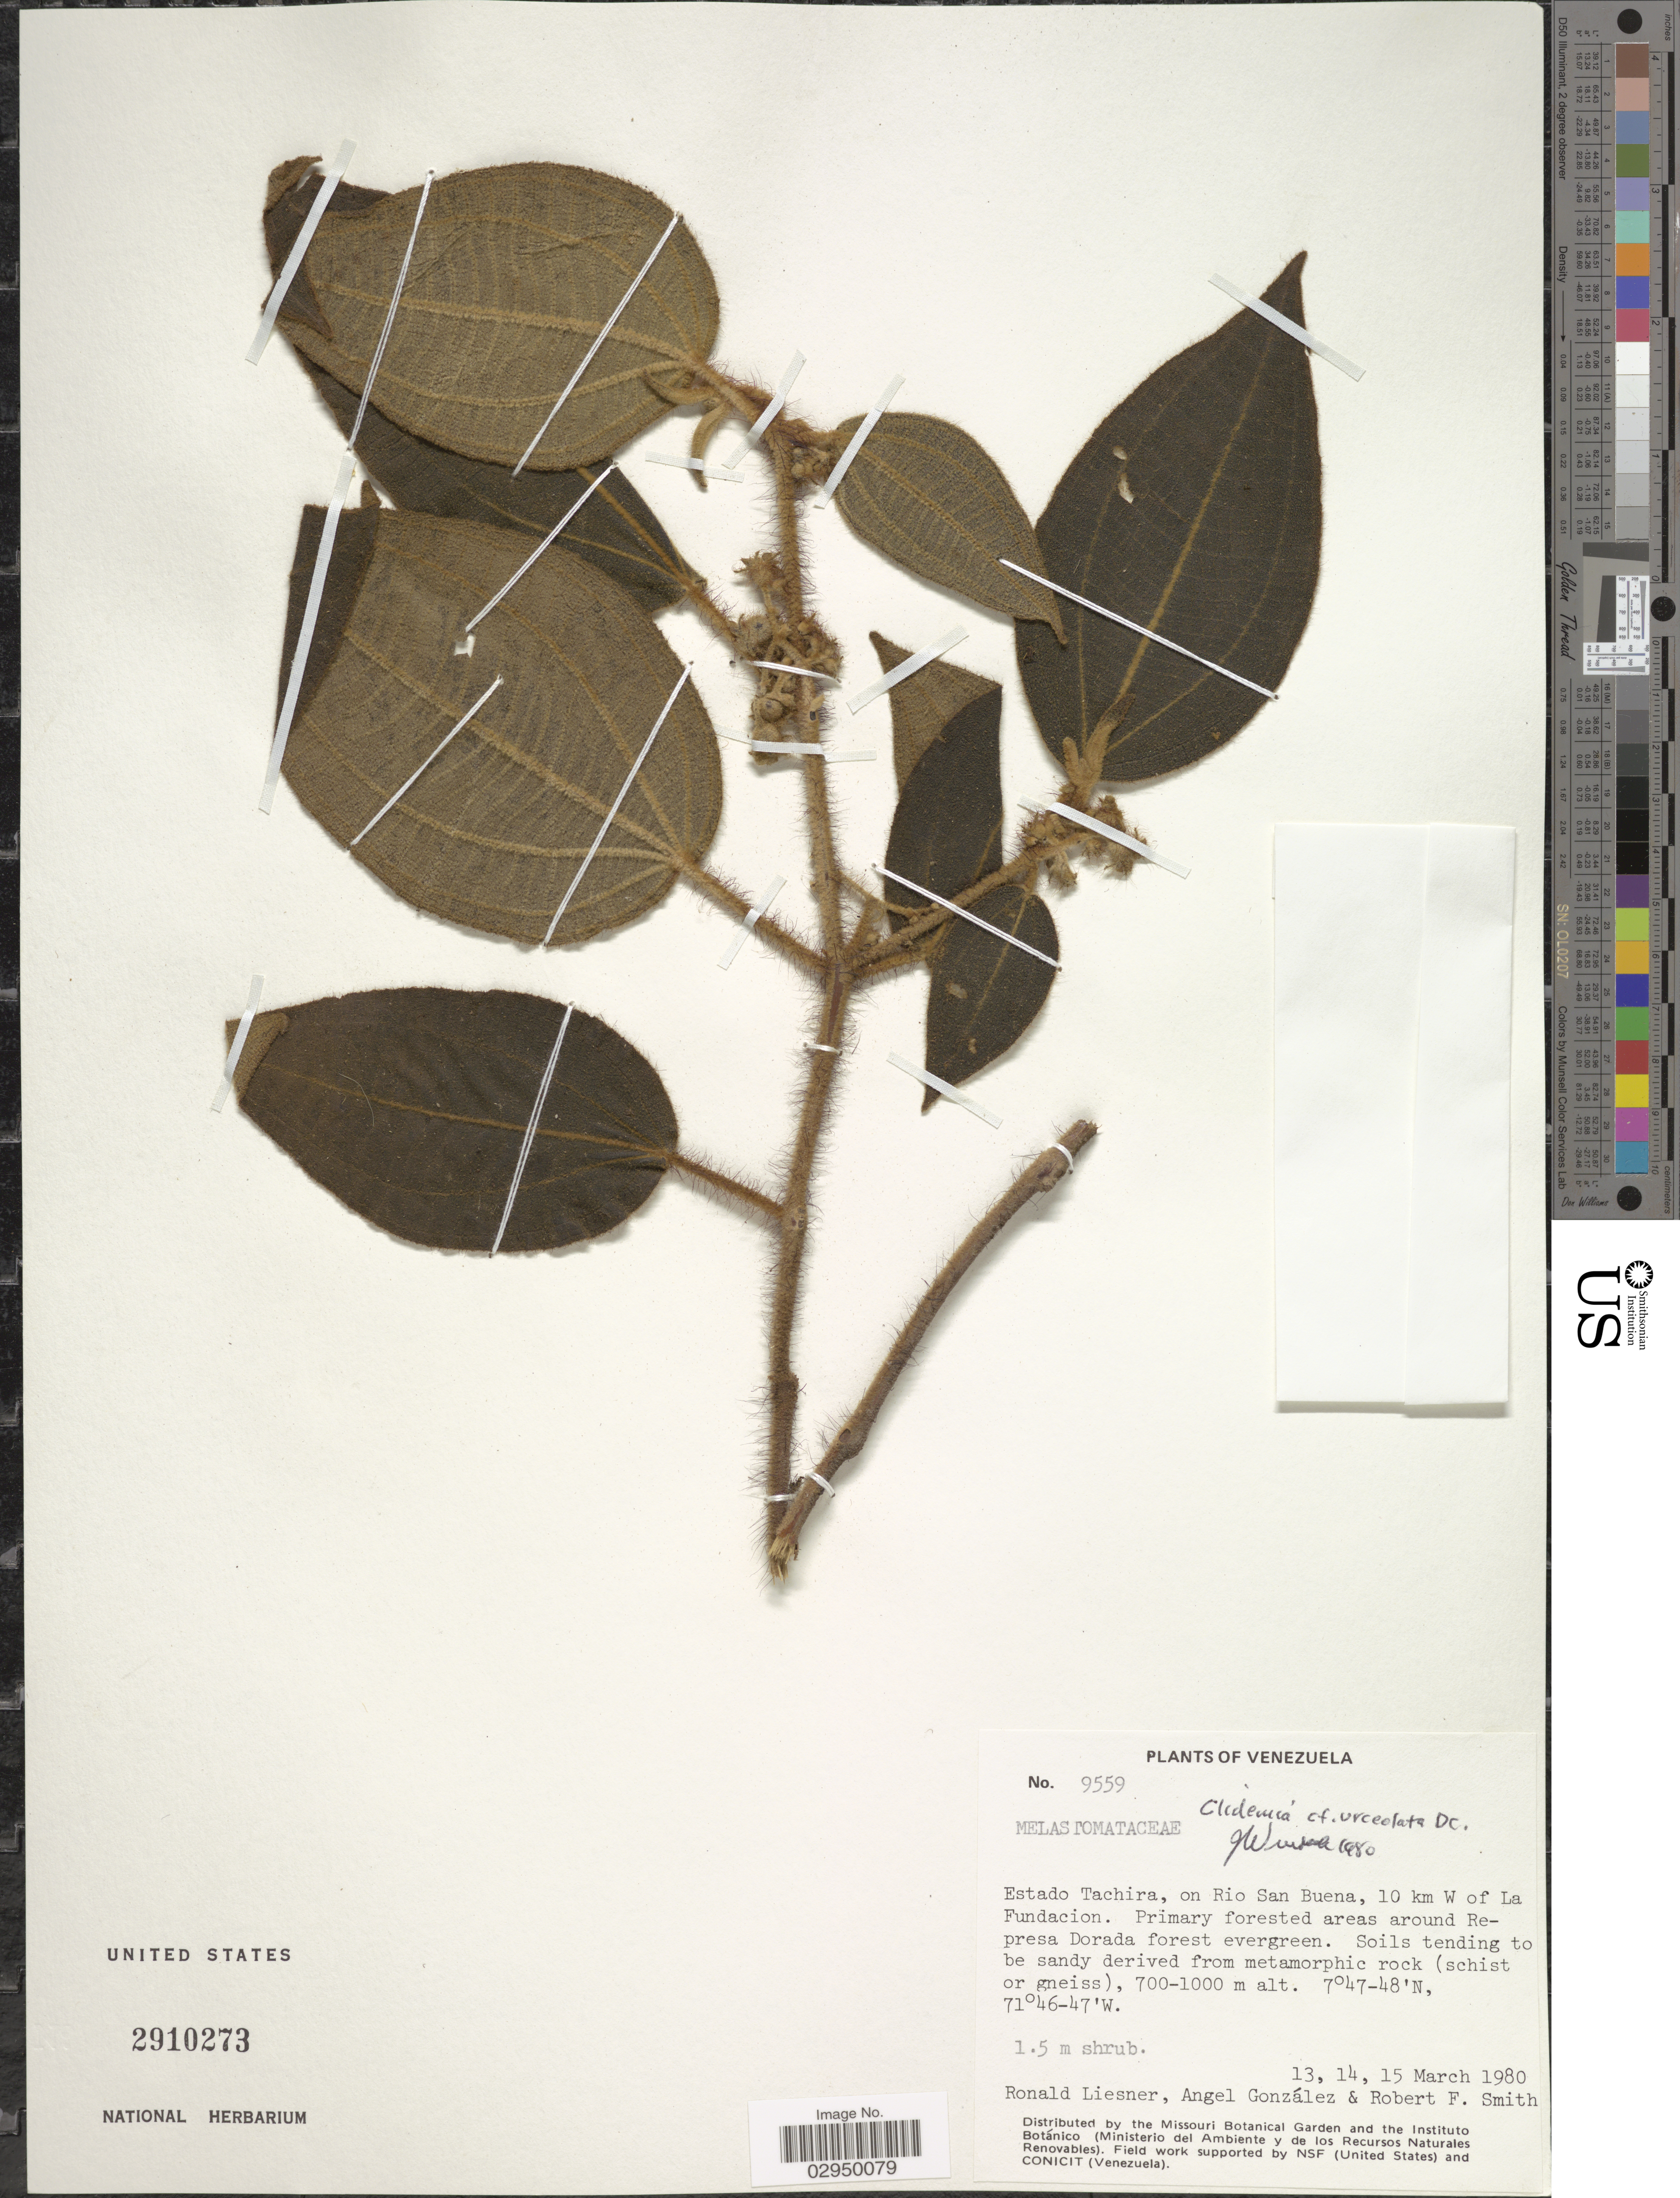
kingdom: Plantae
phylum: Tracheophyta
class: Magnoliopsida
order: Myrtales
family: Melastomataceae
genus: Clidemia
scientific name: Clidemia urceolata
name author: DC.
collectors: R. L. Liesner, A. C. González & R. F. Smith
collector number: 9559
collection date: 1980-03-13/1980-03-15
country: Venezuela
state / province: Tachira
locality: On Rio San Buena, 10 km W of La Fundacion. Primary forested areas around Represa Dorada forest evergreen.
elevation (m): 700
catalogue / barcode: US 2910273